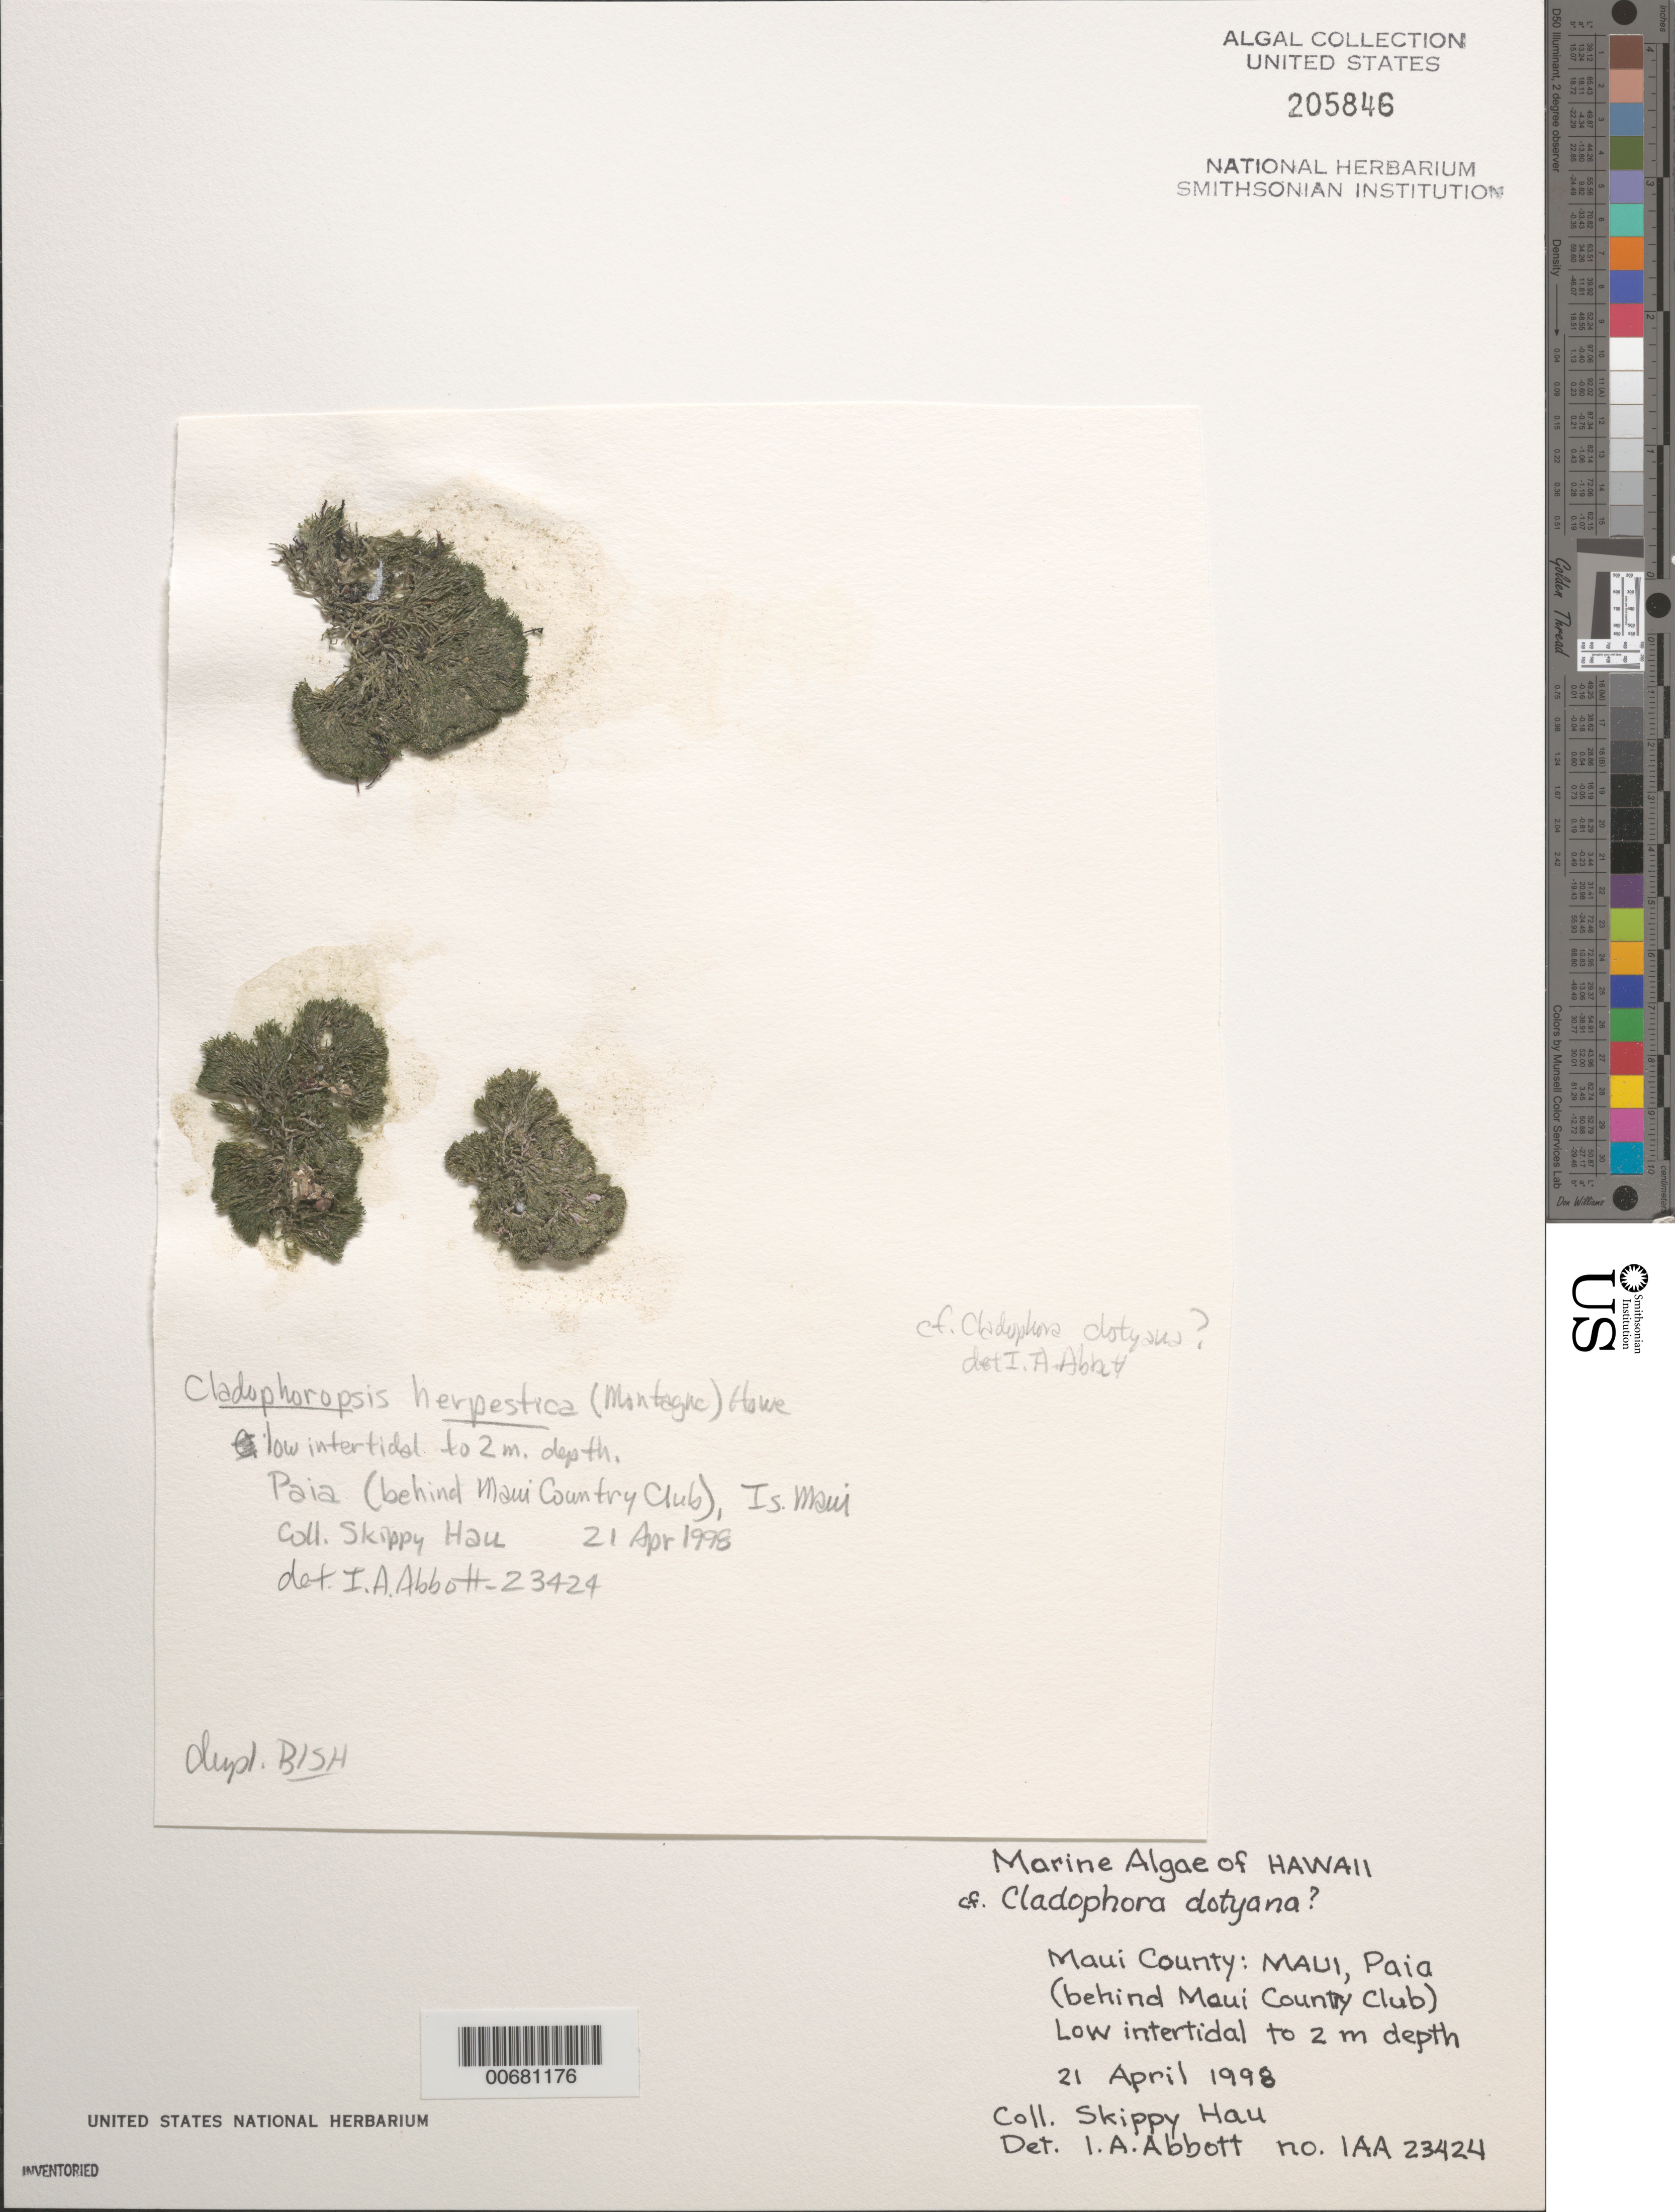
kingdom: Plantae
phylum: Chlorophyta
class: Ulvophyceae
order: Cladophorales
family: Cladophoraceae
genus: Lychaete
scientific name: Lychaete dotyana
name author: (W.J. Gilbert) M.J. Wynne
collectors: S. Hau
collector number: IAA 23424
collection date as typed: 21 Apr 1998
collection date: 1998-04-21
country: United States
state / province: Hawaii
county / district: Maui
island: Maui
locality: Paia, behind Maui Country Club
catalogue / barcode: US 205846